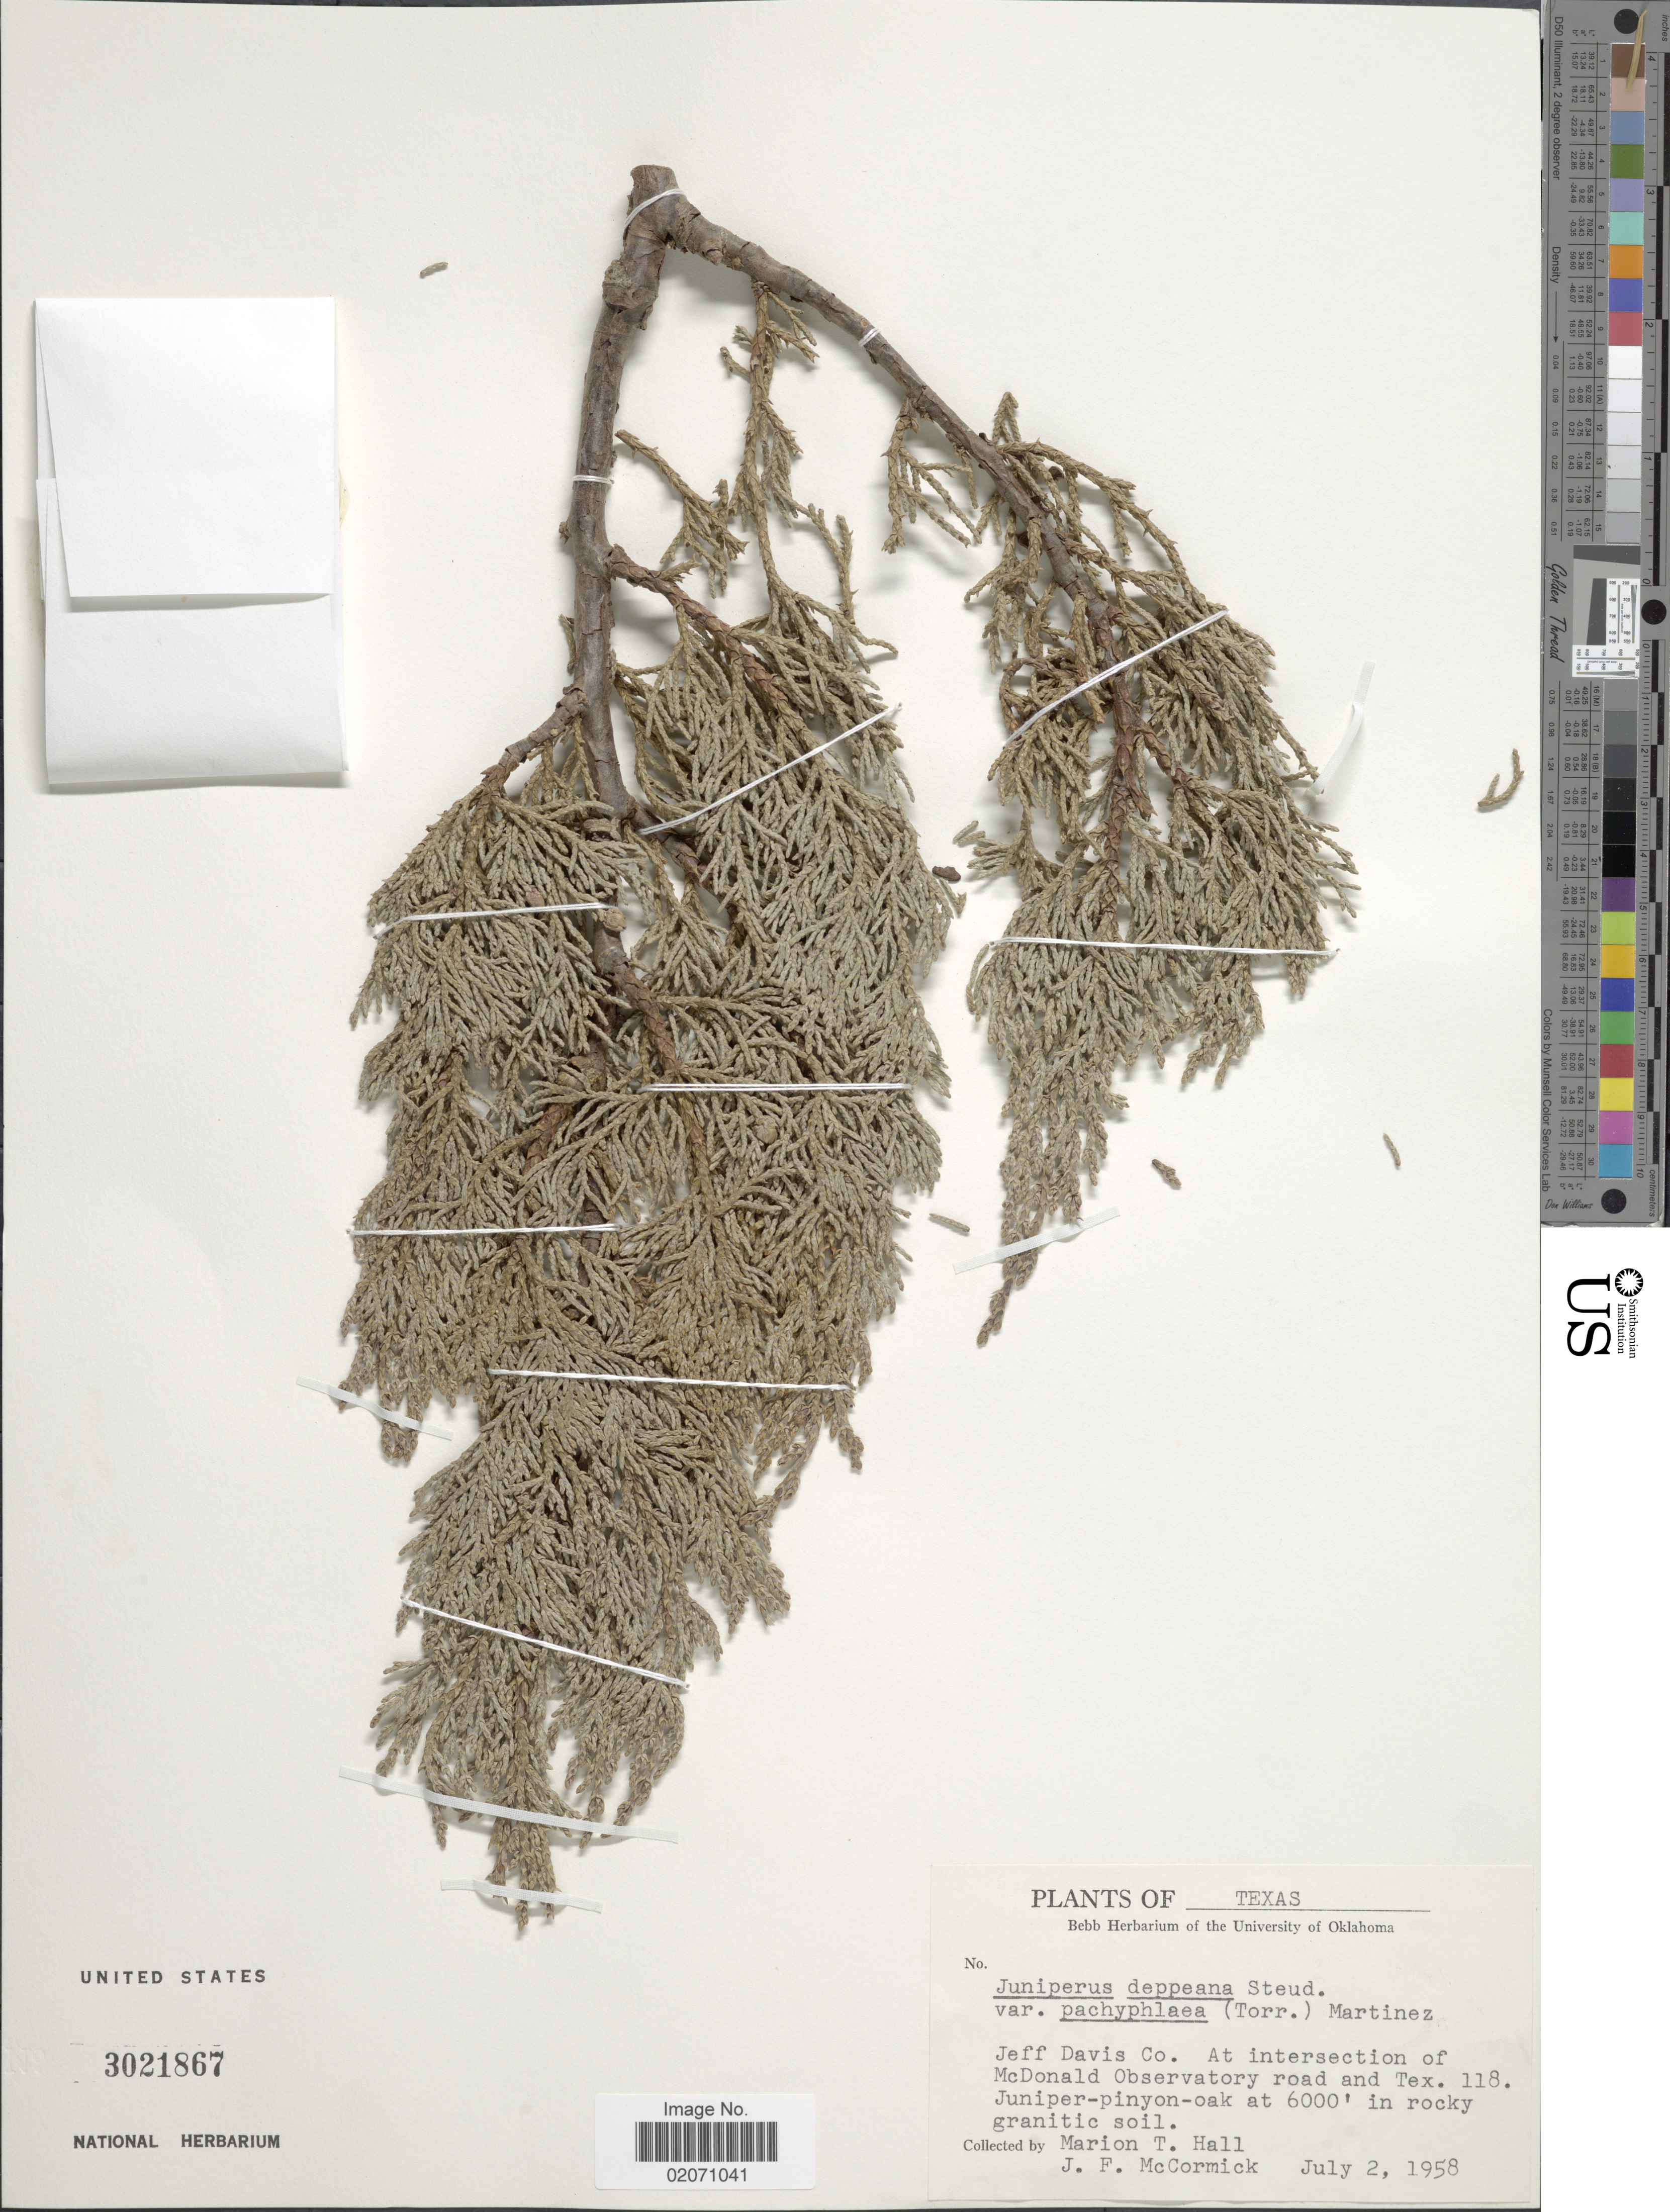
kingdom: Plantae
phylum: Tracheophyta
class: Pinopsida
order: Pinales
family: Cupressaceae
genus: Juniperus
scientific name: Juniperus deppeana var. pachyphlaea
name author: (Torr.) Martínez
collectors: M. T. Hall & J. McCormick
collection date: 1958-07-02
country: United States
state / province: Texas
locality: Jeff Davis Co. At intersection of McDonal Observatory road and Tex. 118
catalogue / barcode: US 3021867